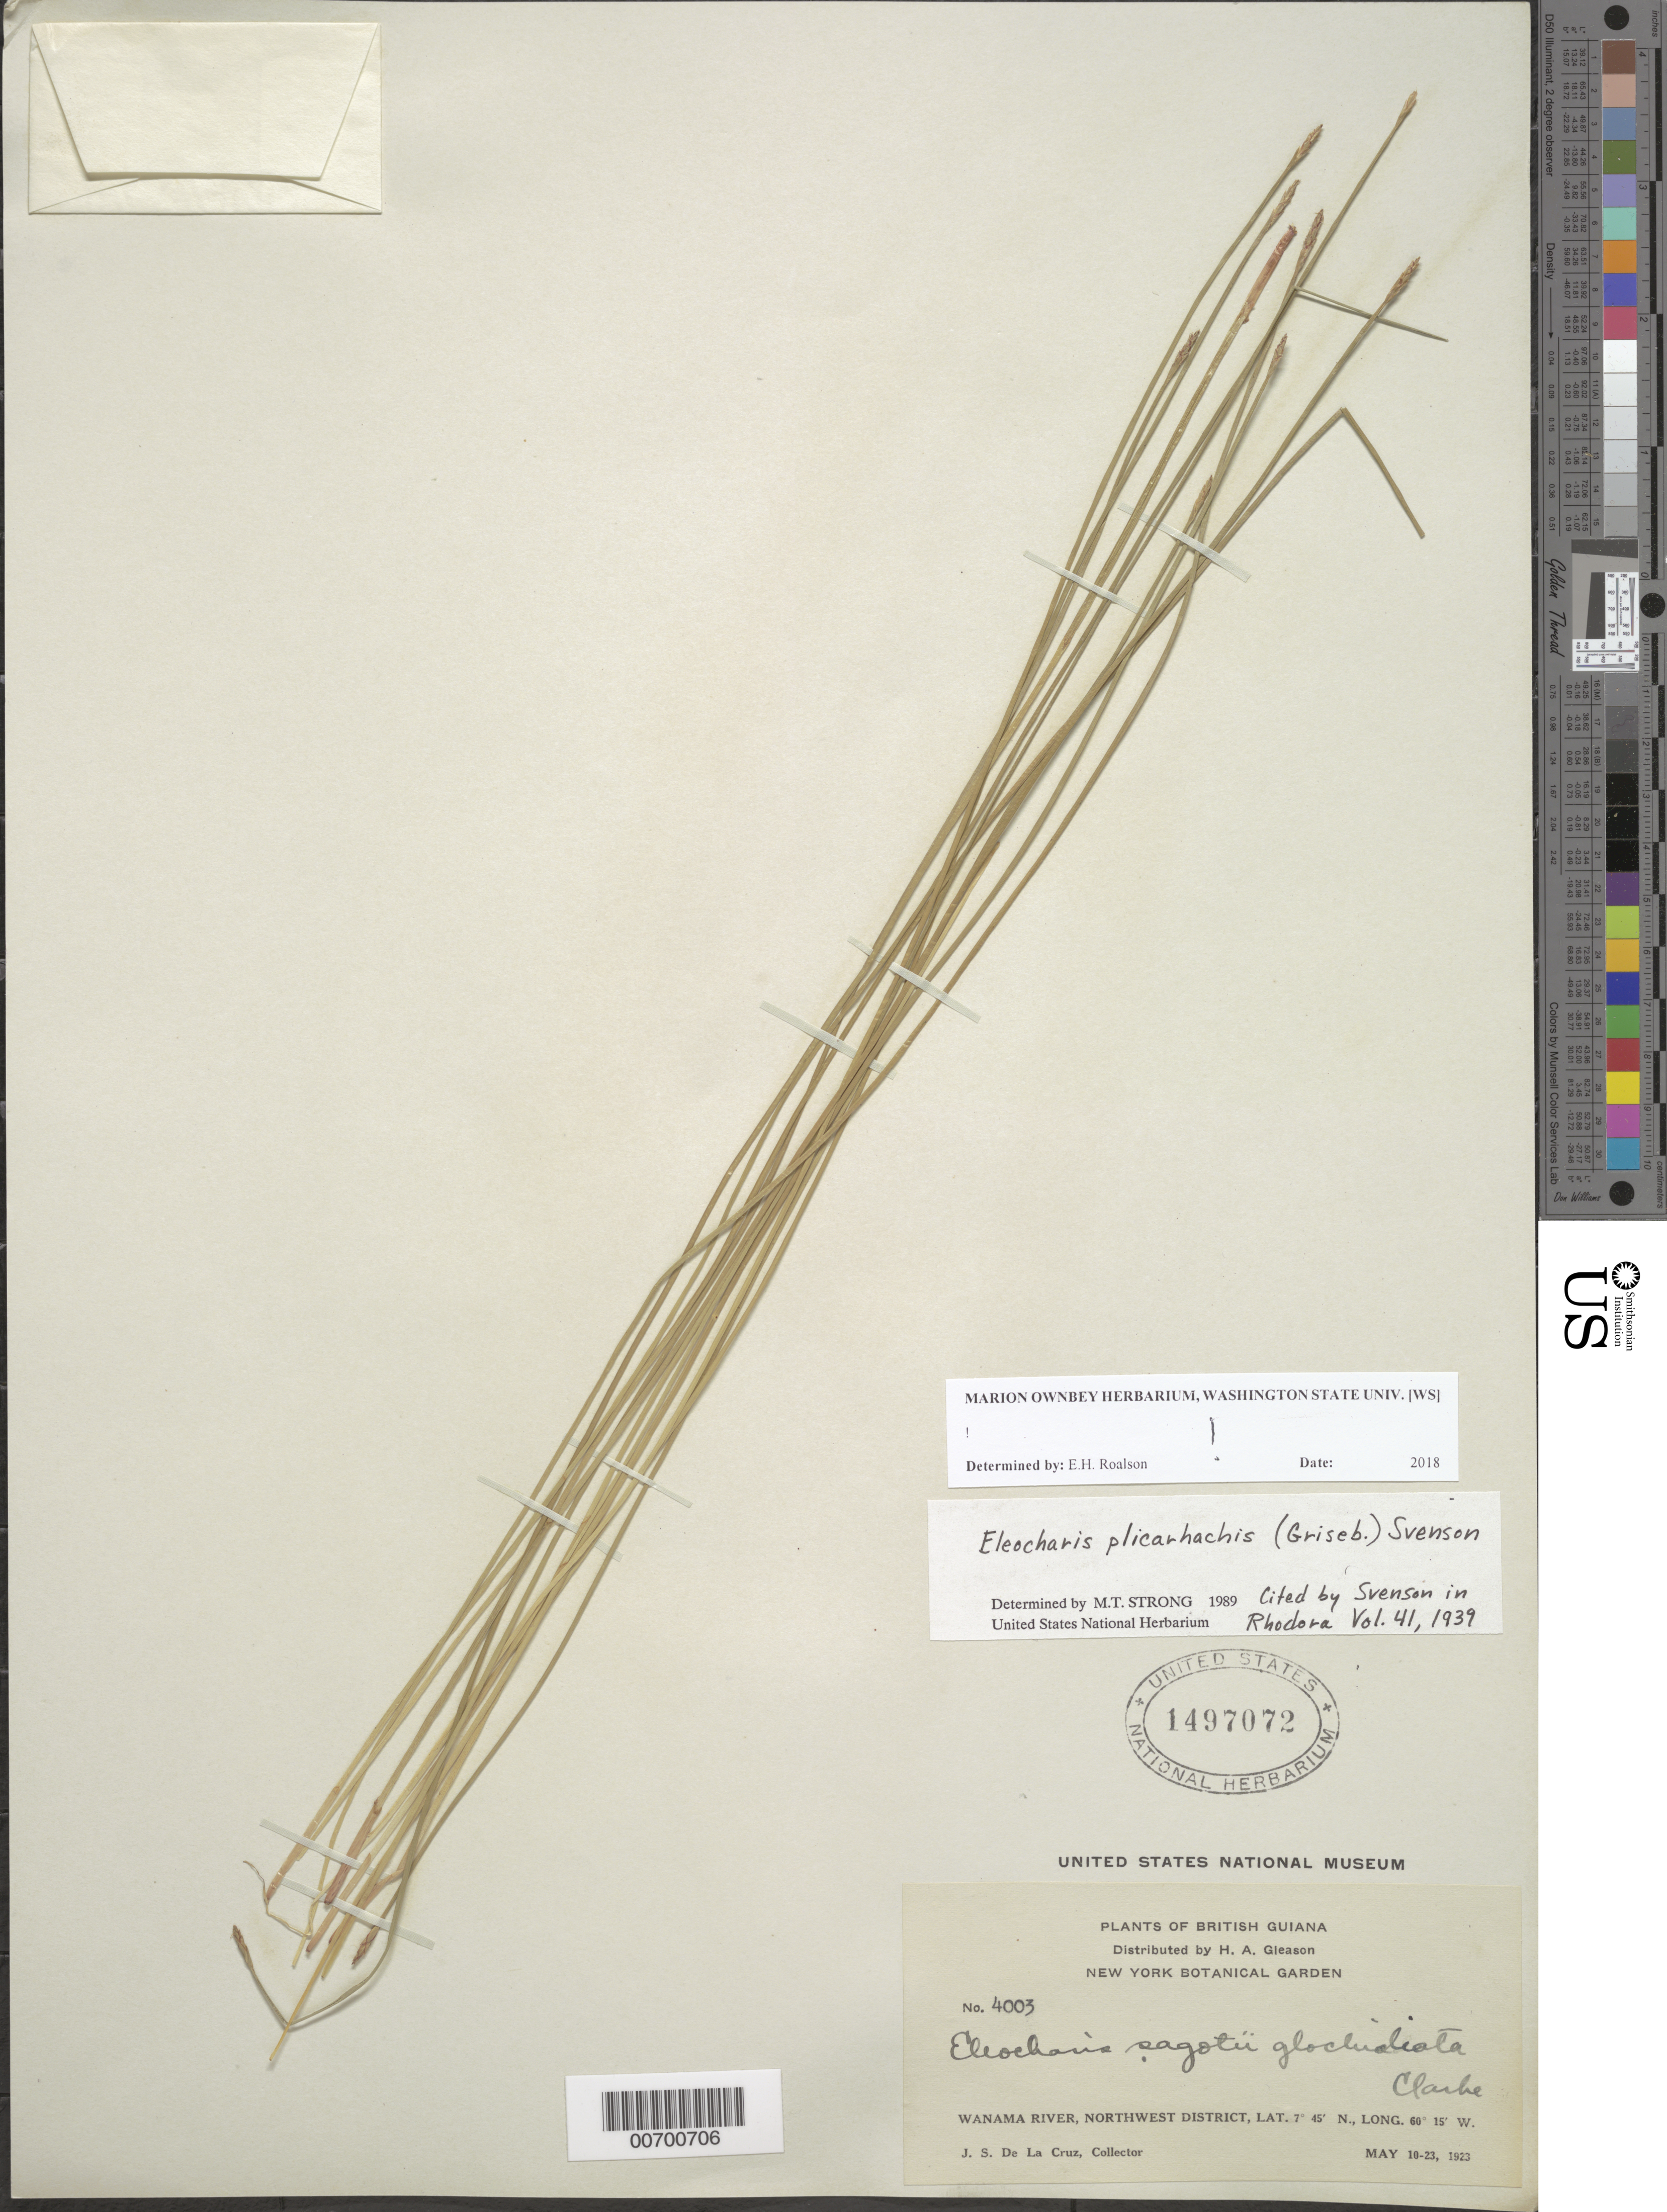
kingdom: Plantae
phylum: Tracheophyta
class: Liliopsida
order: Poales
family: Cyperaceae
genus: Eleocharis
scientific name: Eleocharis plicarhachis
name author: (Griseb.) Svenson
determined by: Strong, M. T., (US), Smithsonian Institution - National Museum of Natural History (UNITED STATES)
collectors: J. S. de la Cruz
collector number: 4003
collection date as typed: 10-May-23 to 23-May-23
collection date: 1923-05-10/1923-05-23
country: Guyana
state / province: Barima-Waini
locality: Wanama R., NW District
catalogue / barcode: US 1497072